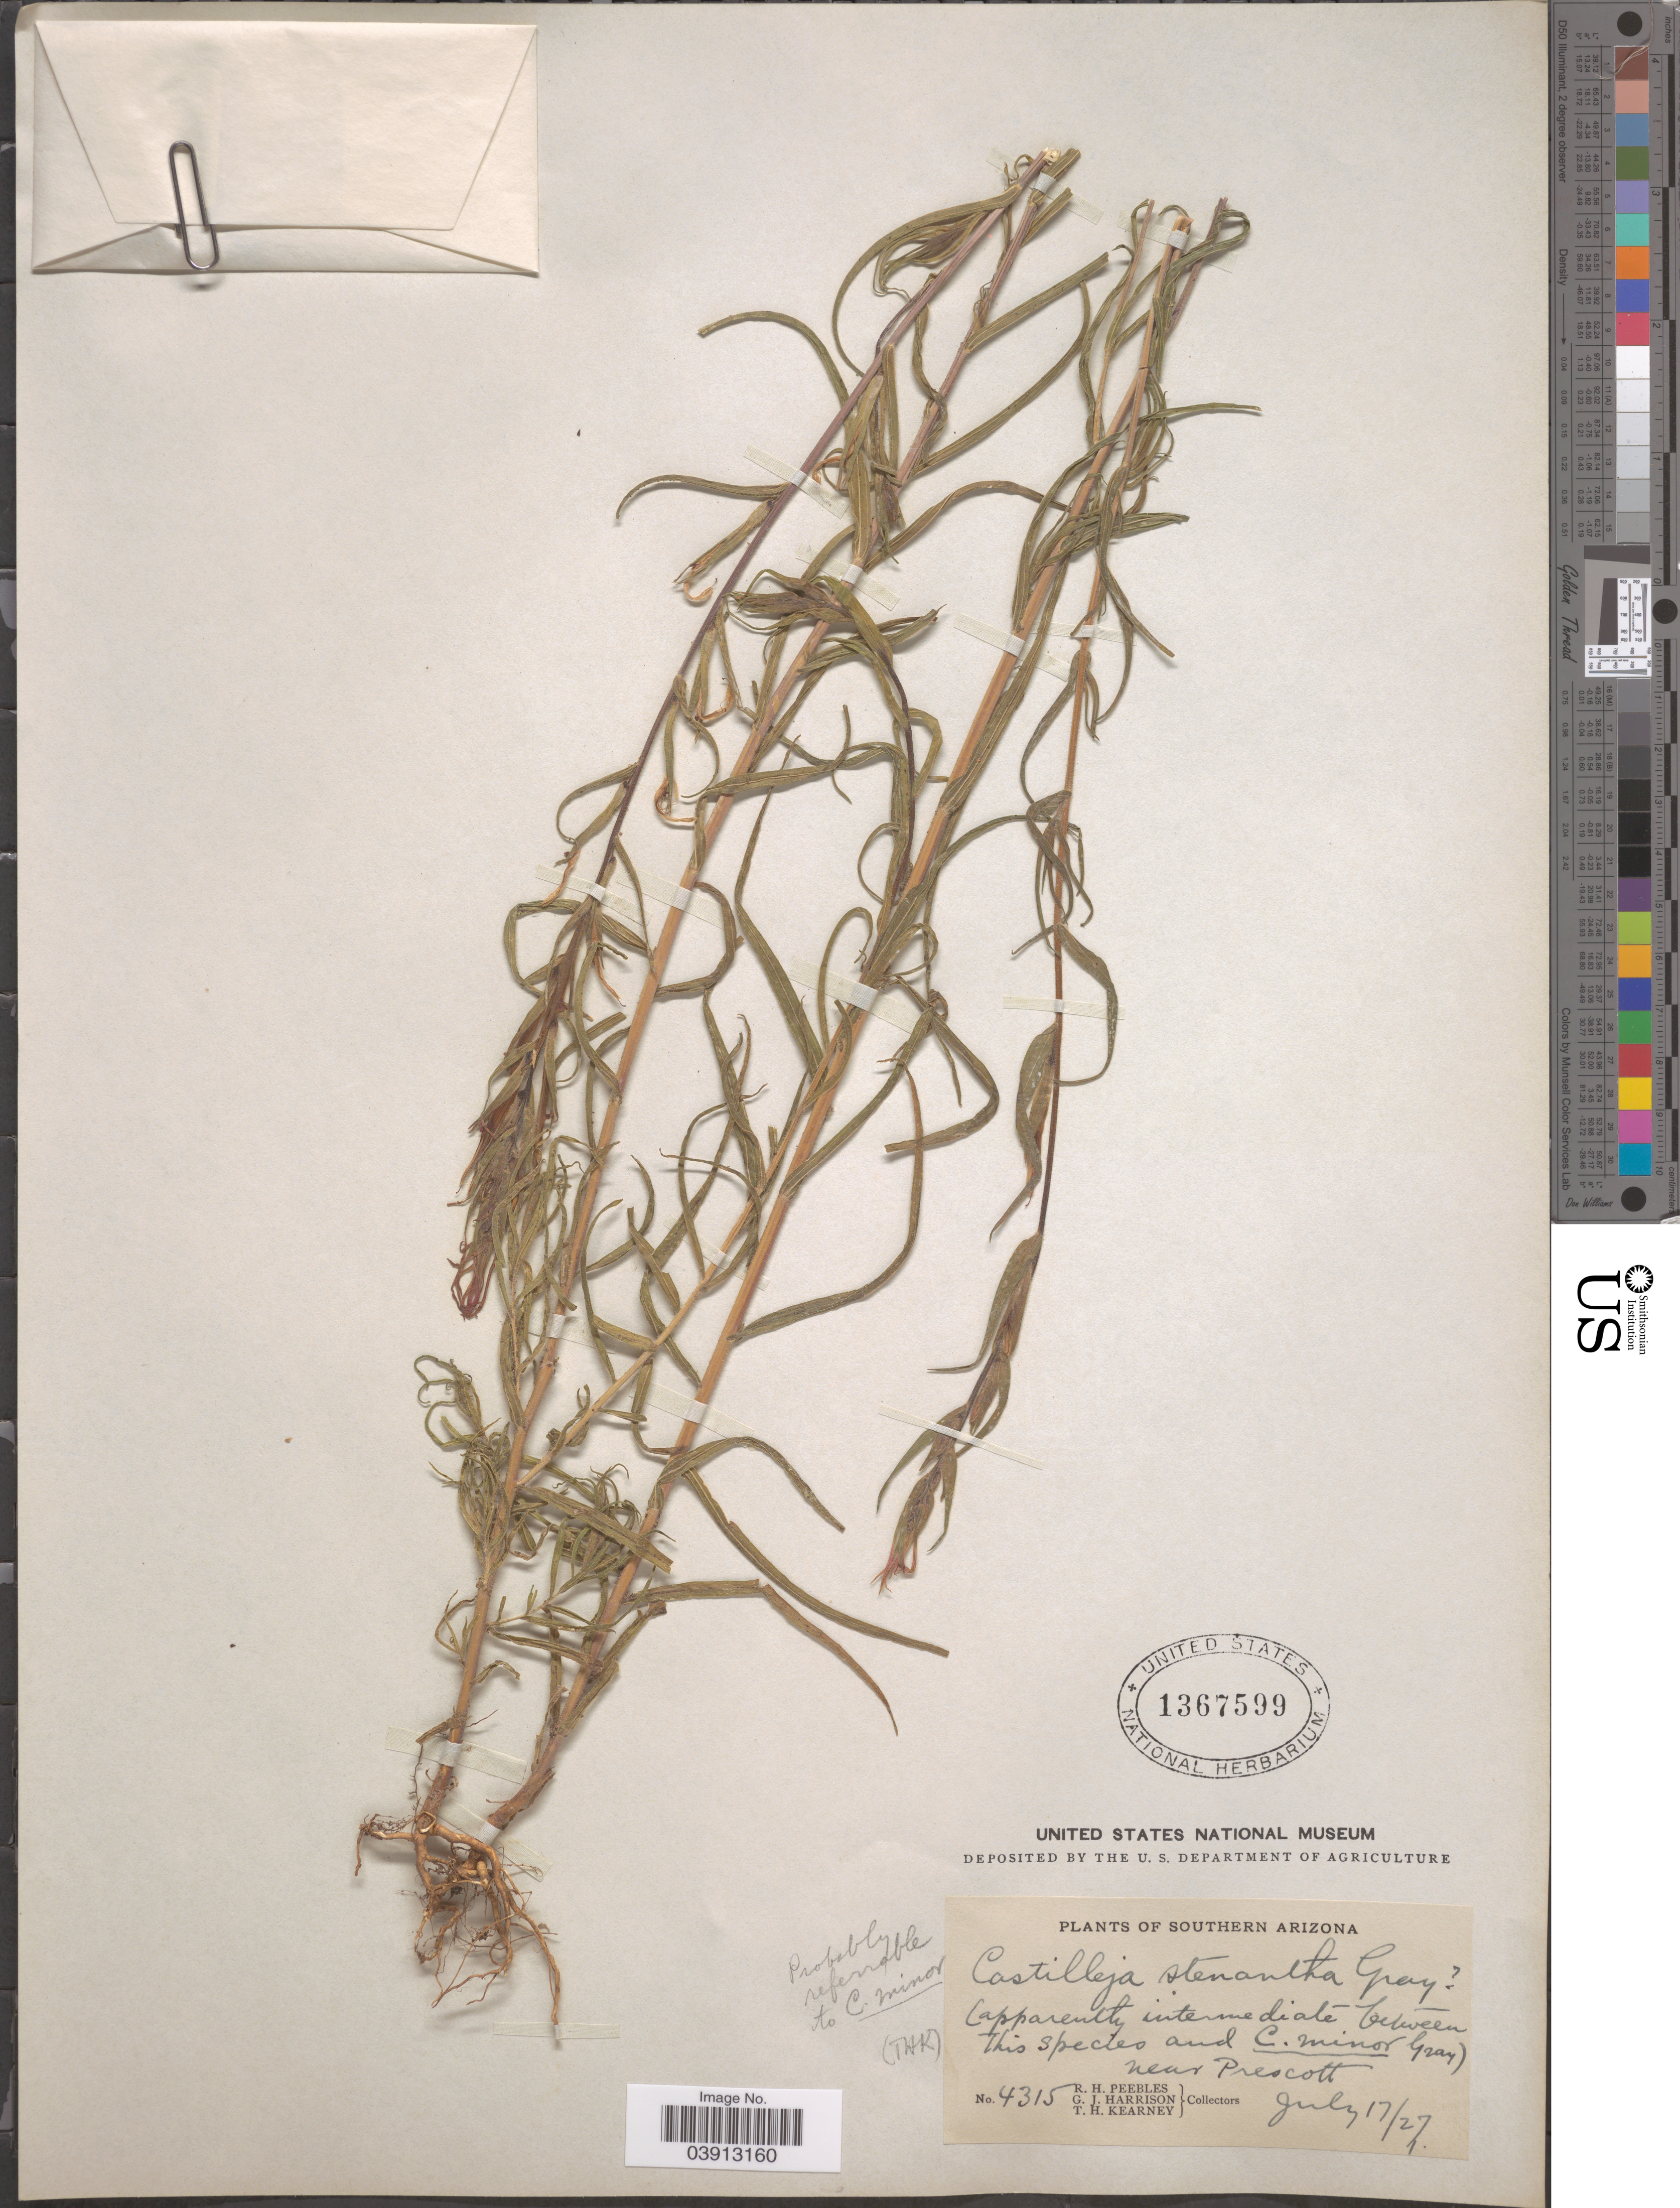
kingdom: Plantae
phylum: Tracheophyta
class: Magnoliopsida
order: Lamiales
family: Orobanchaceae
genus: Castilleja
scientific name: Castilleja minor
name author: A. Gray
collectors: R. H. Peebles, G. J. Harrison & T. H. Kearney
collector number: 4315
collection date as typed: Transcribed d/m/y: 17/7/27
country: United States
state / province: Arizona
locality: Southern Arizona. Near Prescott.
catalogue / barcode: US 1367599